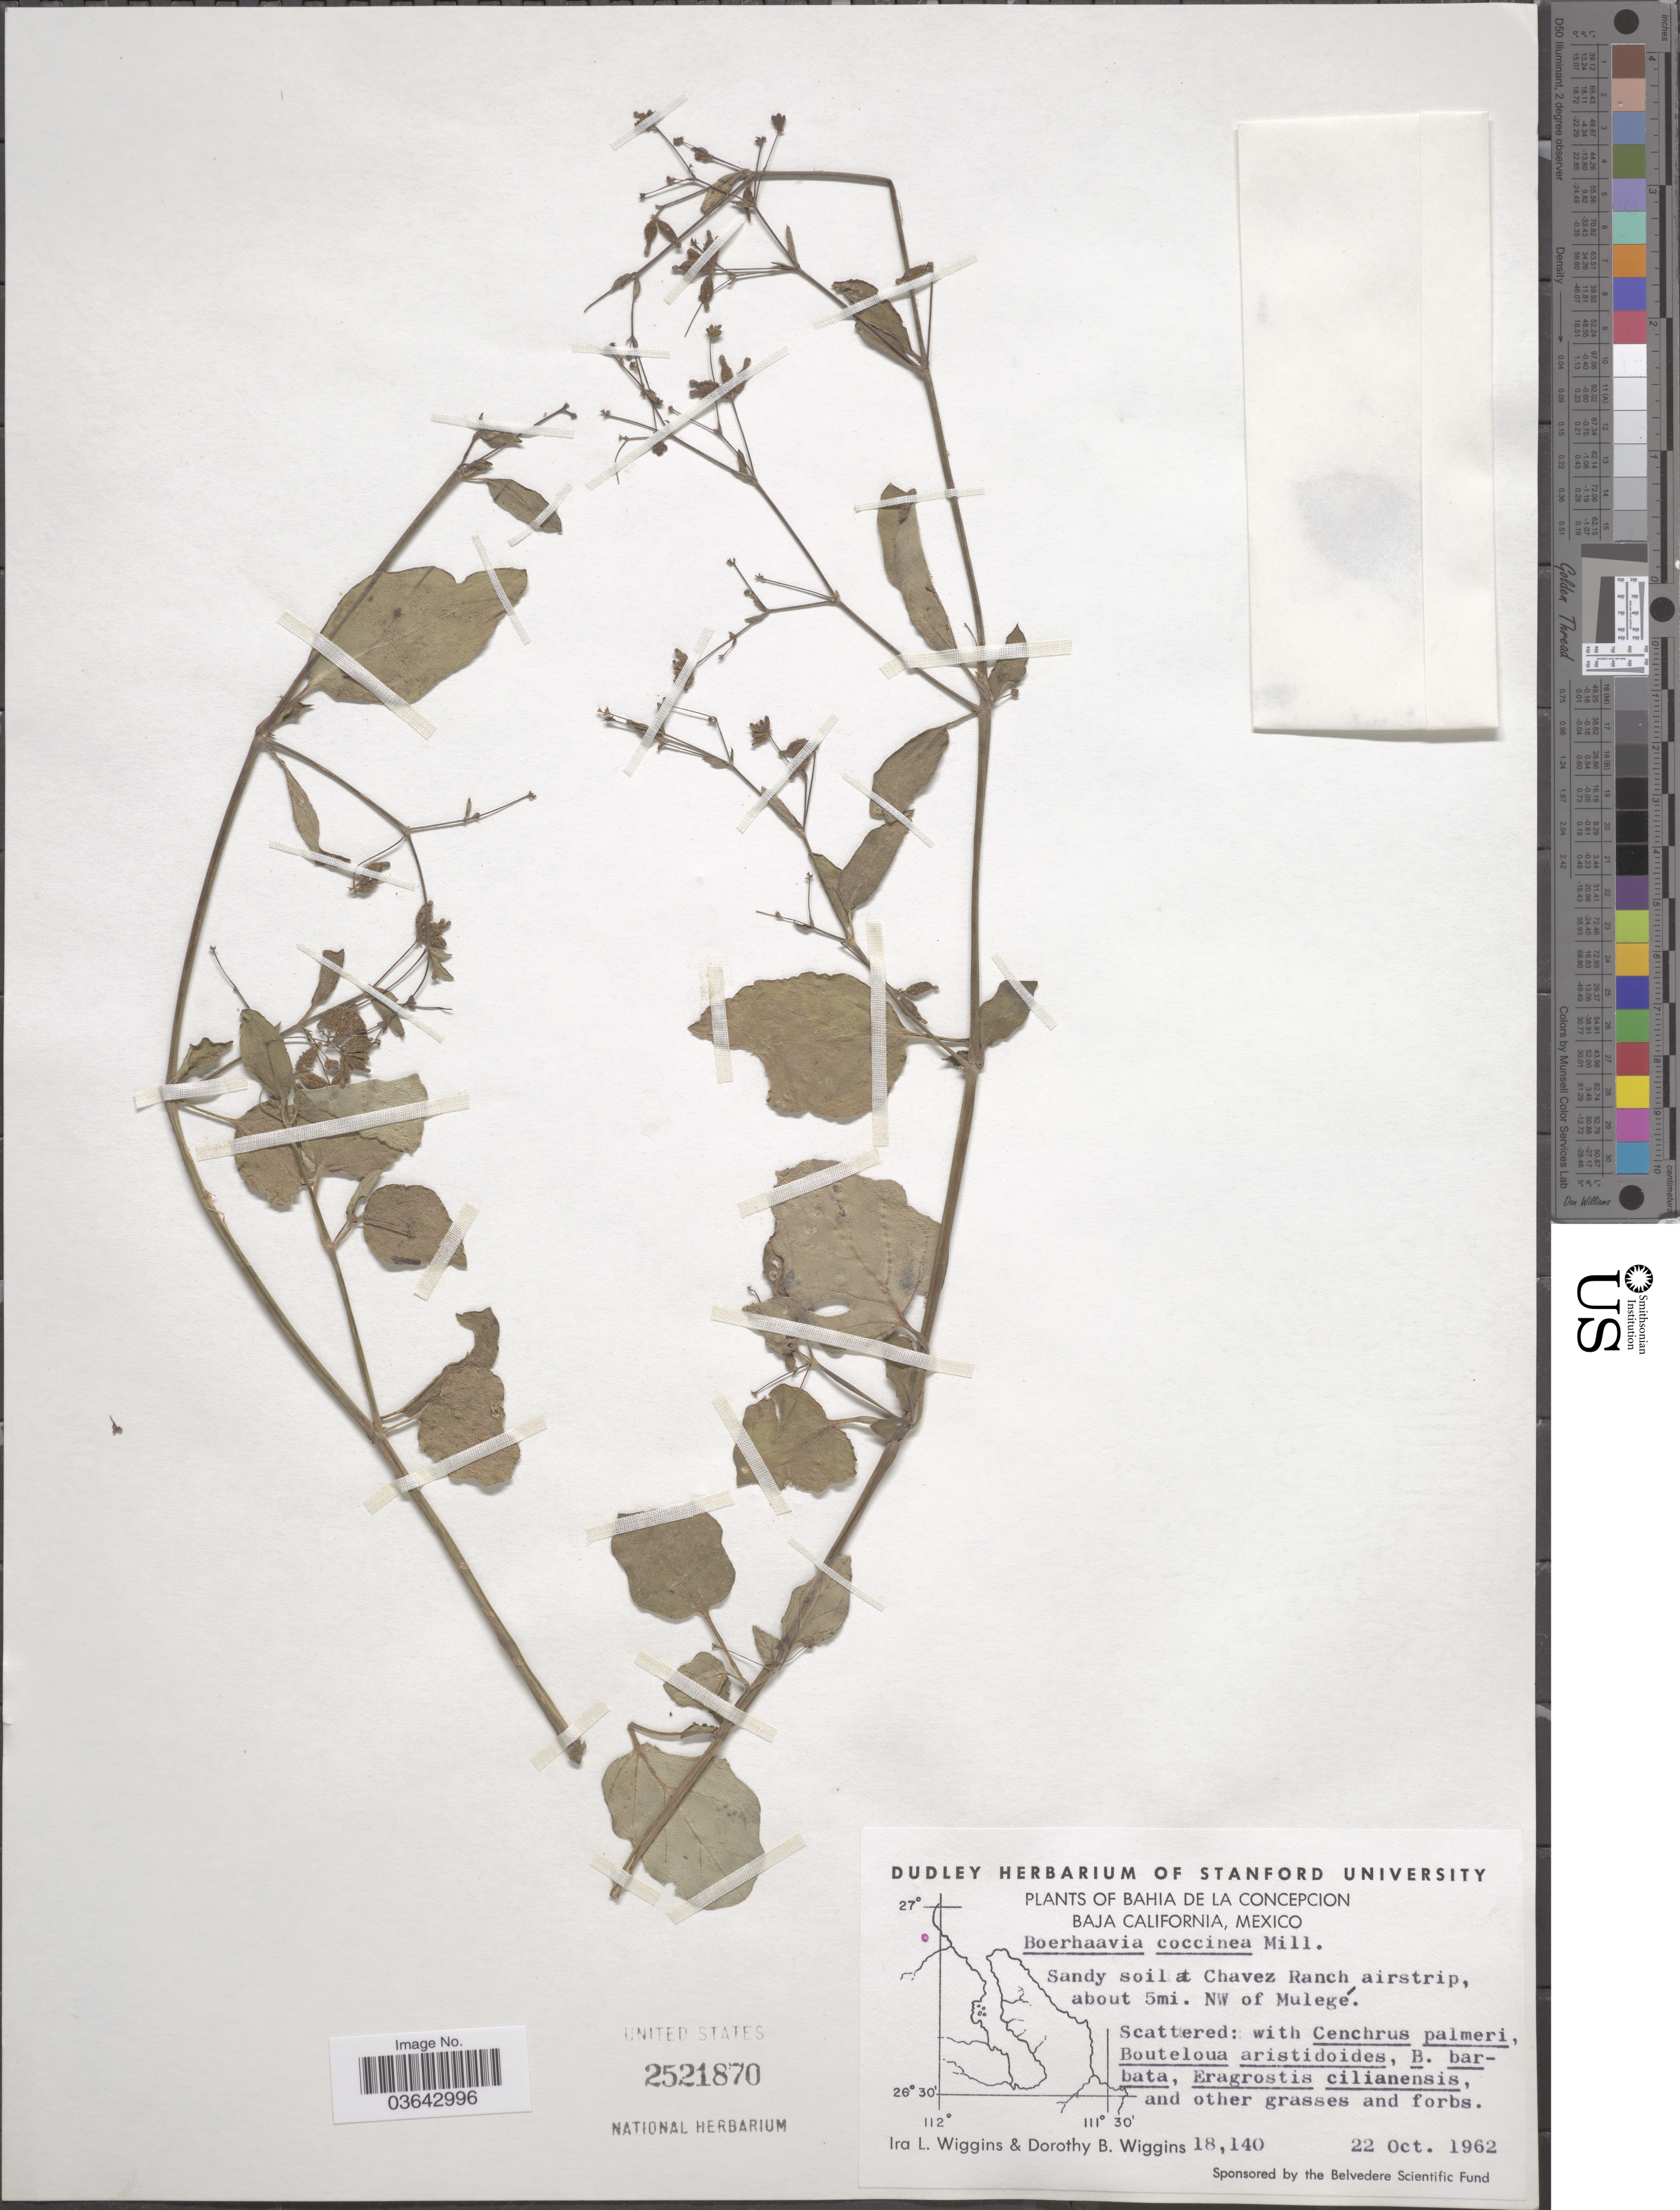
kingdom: Plantae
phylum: Tracheophyta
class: Magnoliopsida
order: Caryophyllales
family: Nyctaginaceae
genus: Boerhavia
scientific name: Boerhavia coccinea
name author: Mill.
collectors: I. L. Wiggins & D. B. Wiggins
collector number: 18140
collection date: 1962-10-22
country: Mexico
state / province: Baja California Sur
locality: Bahia de la Concepcion. Sandy soil at Chavez Ranch airstrip, about 5mi. NW of Mulegé.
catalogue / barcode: US 2521870